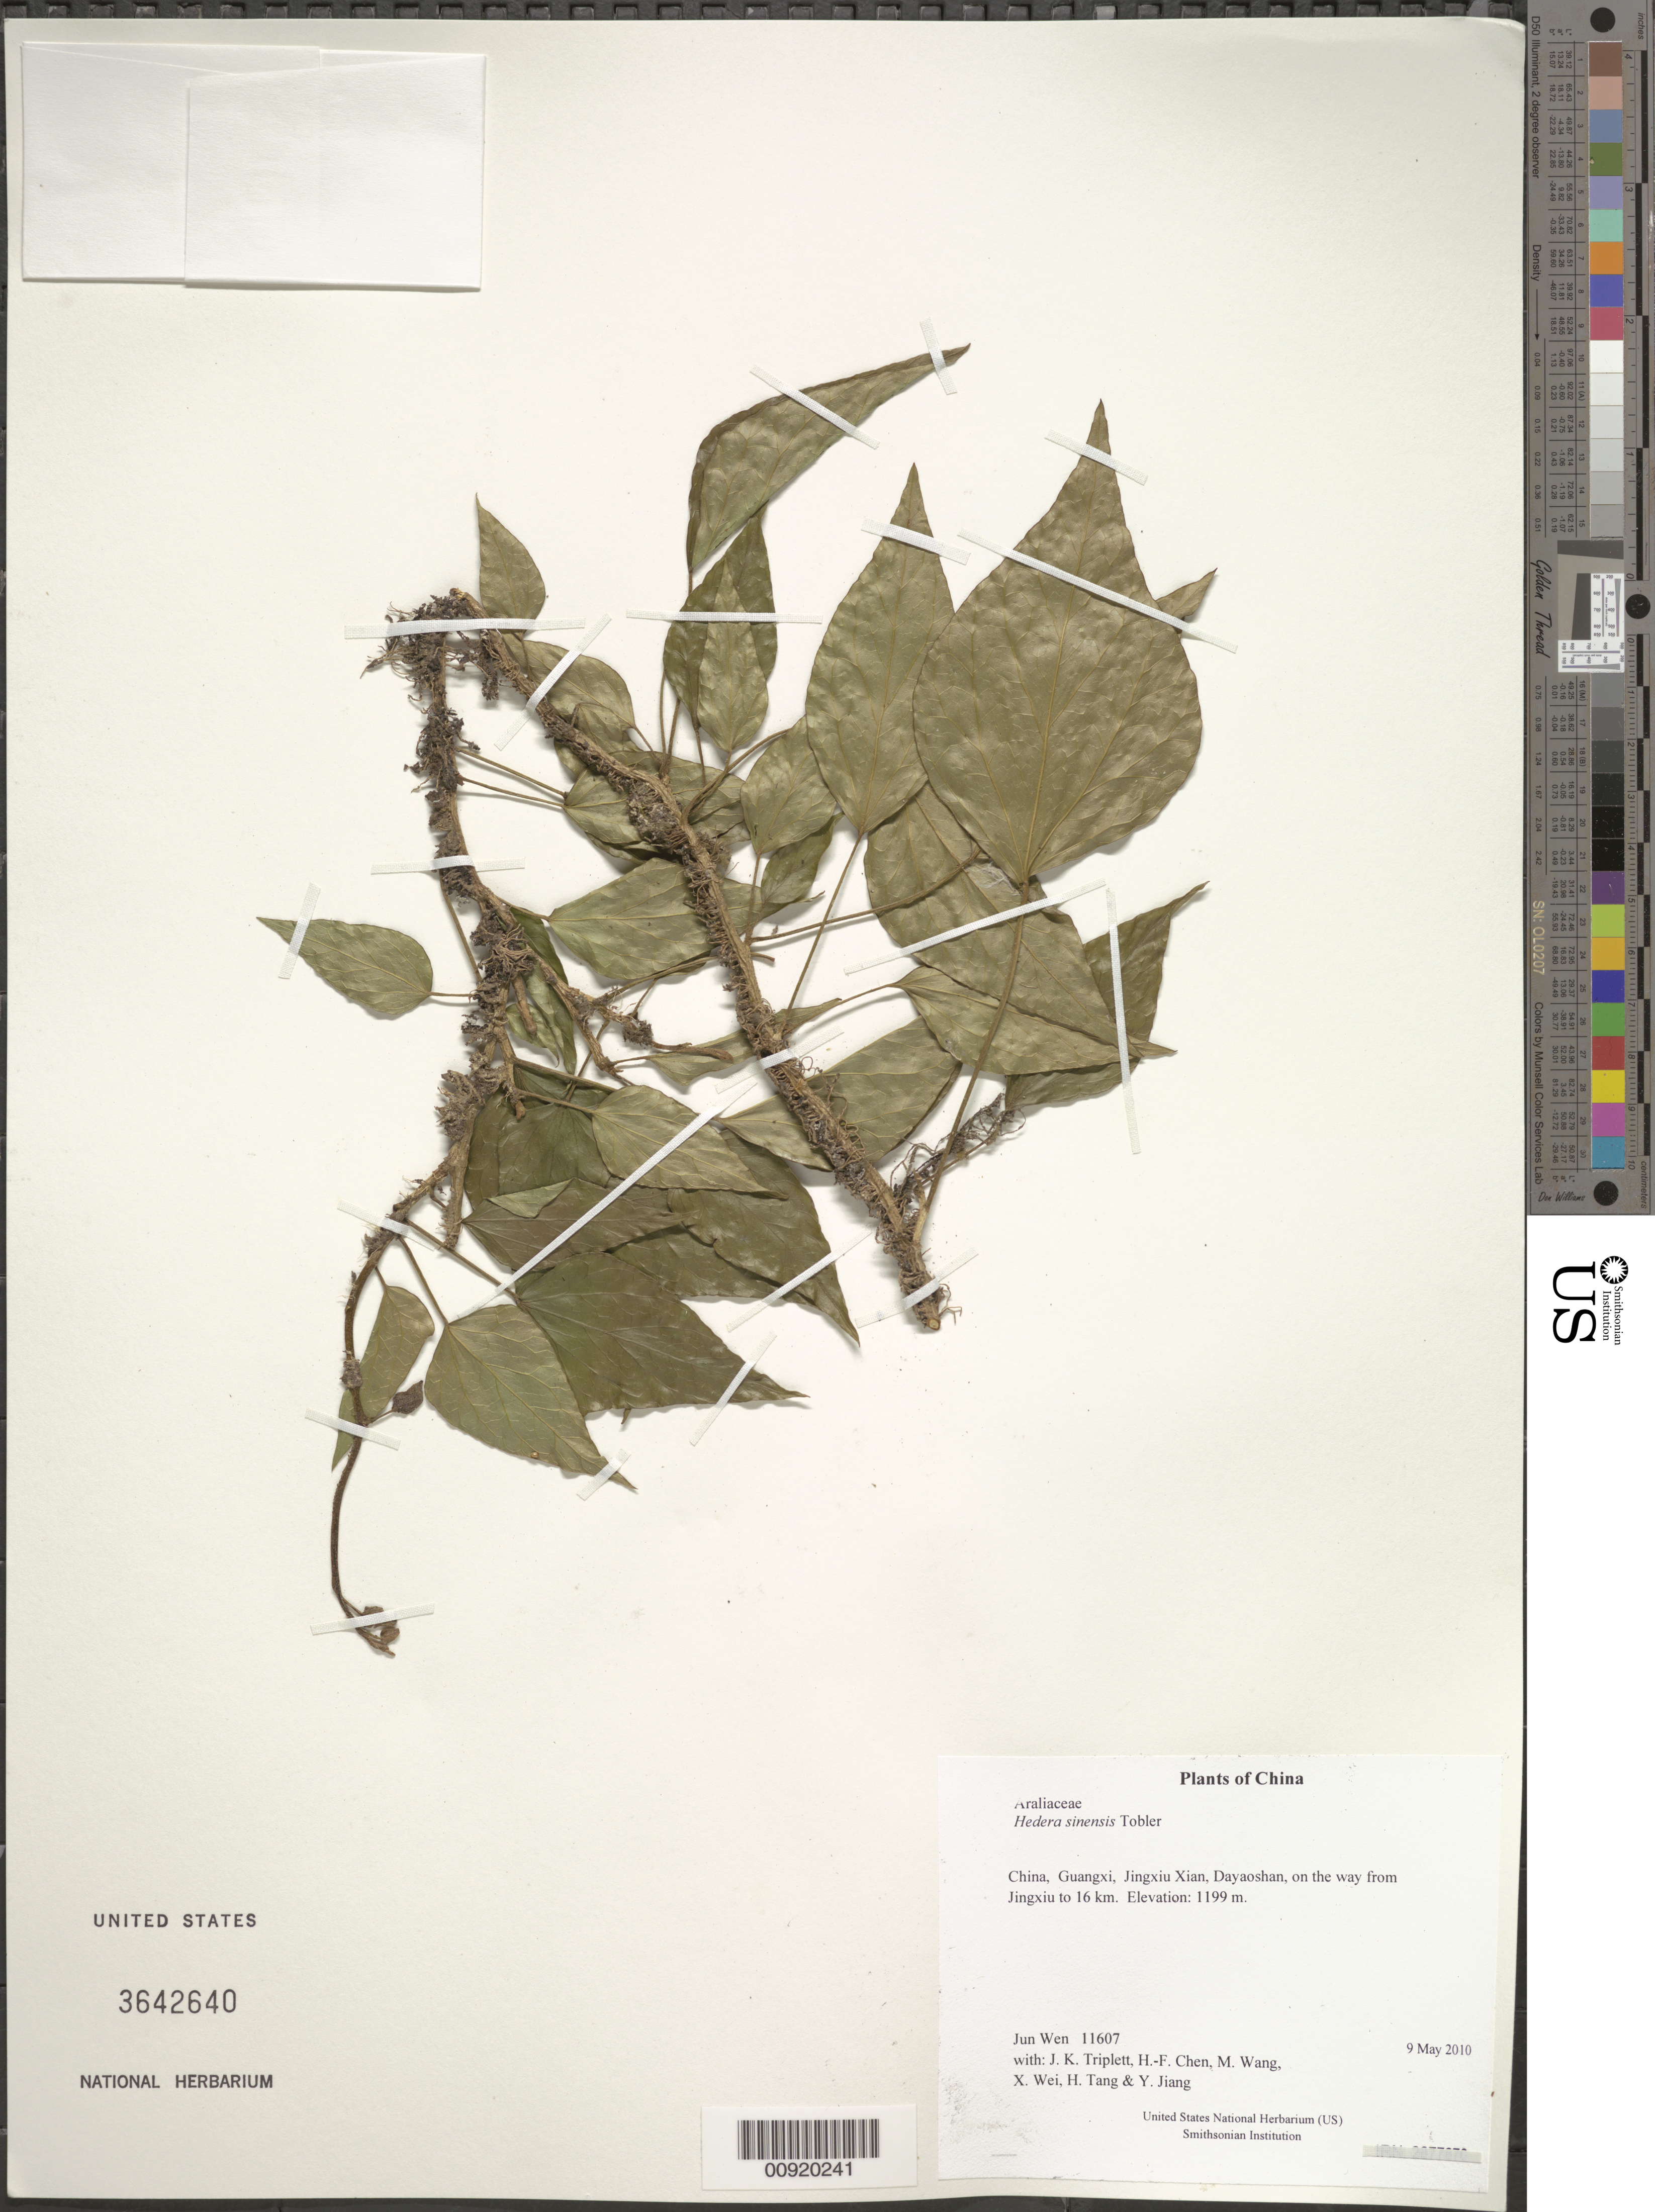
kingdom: Plantae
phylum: Tracheophyta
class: Magnoliopsida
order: Apiales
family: Araliaceae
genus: Hedera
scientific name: Hedera sinensis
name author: (Tobler) Hand.-Mazz.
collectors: J. Wen, J. K. Triplett, H.-F. Chen, M. Wang, X. Wei, H. Tang & Y. Jiang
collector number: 11607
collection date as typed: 9 May 2010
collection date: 2010-05-09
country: China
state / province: Guangxi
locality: Jingxiu Xian, Dayaoshan, on the way from Jingxiu to 16 km.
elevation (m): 1199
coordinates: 24 09.274 N, 110 12.670 E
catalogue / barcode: US 3642640